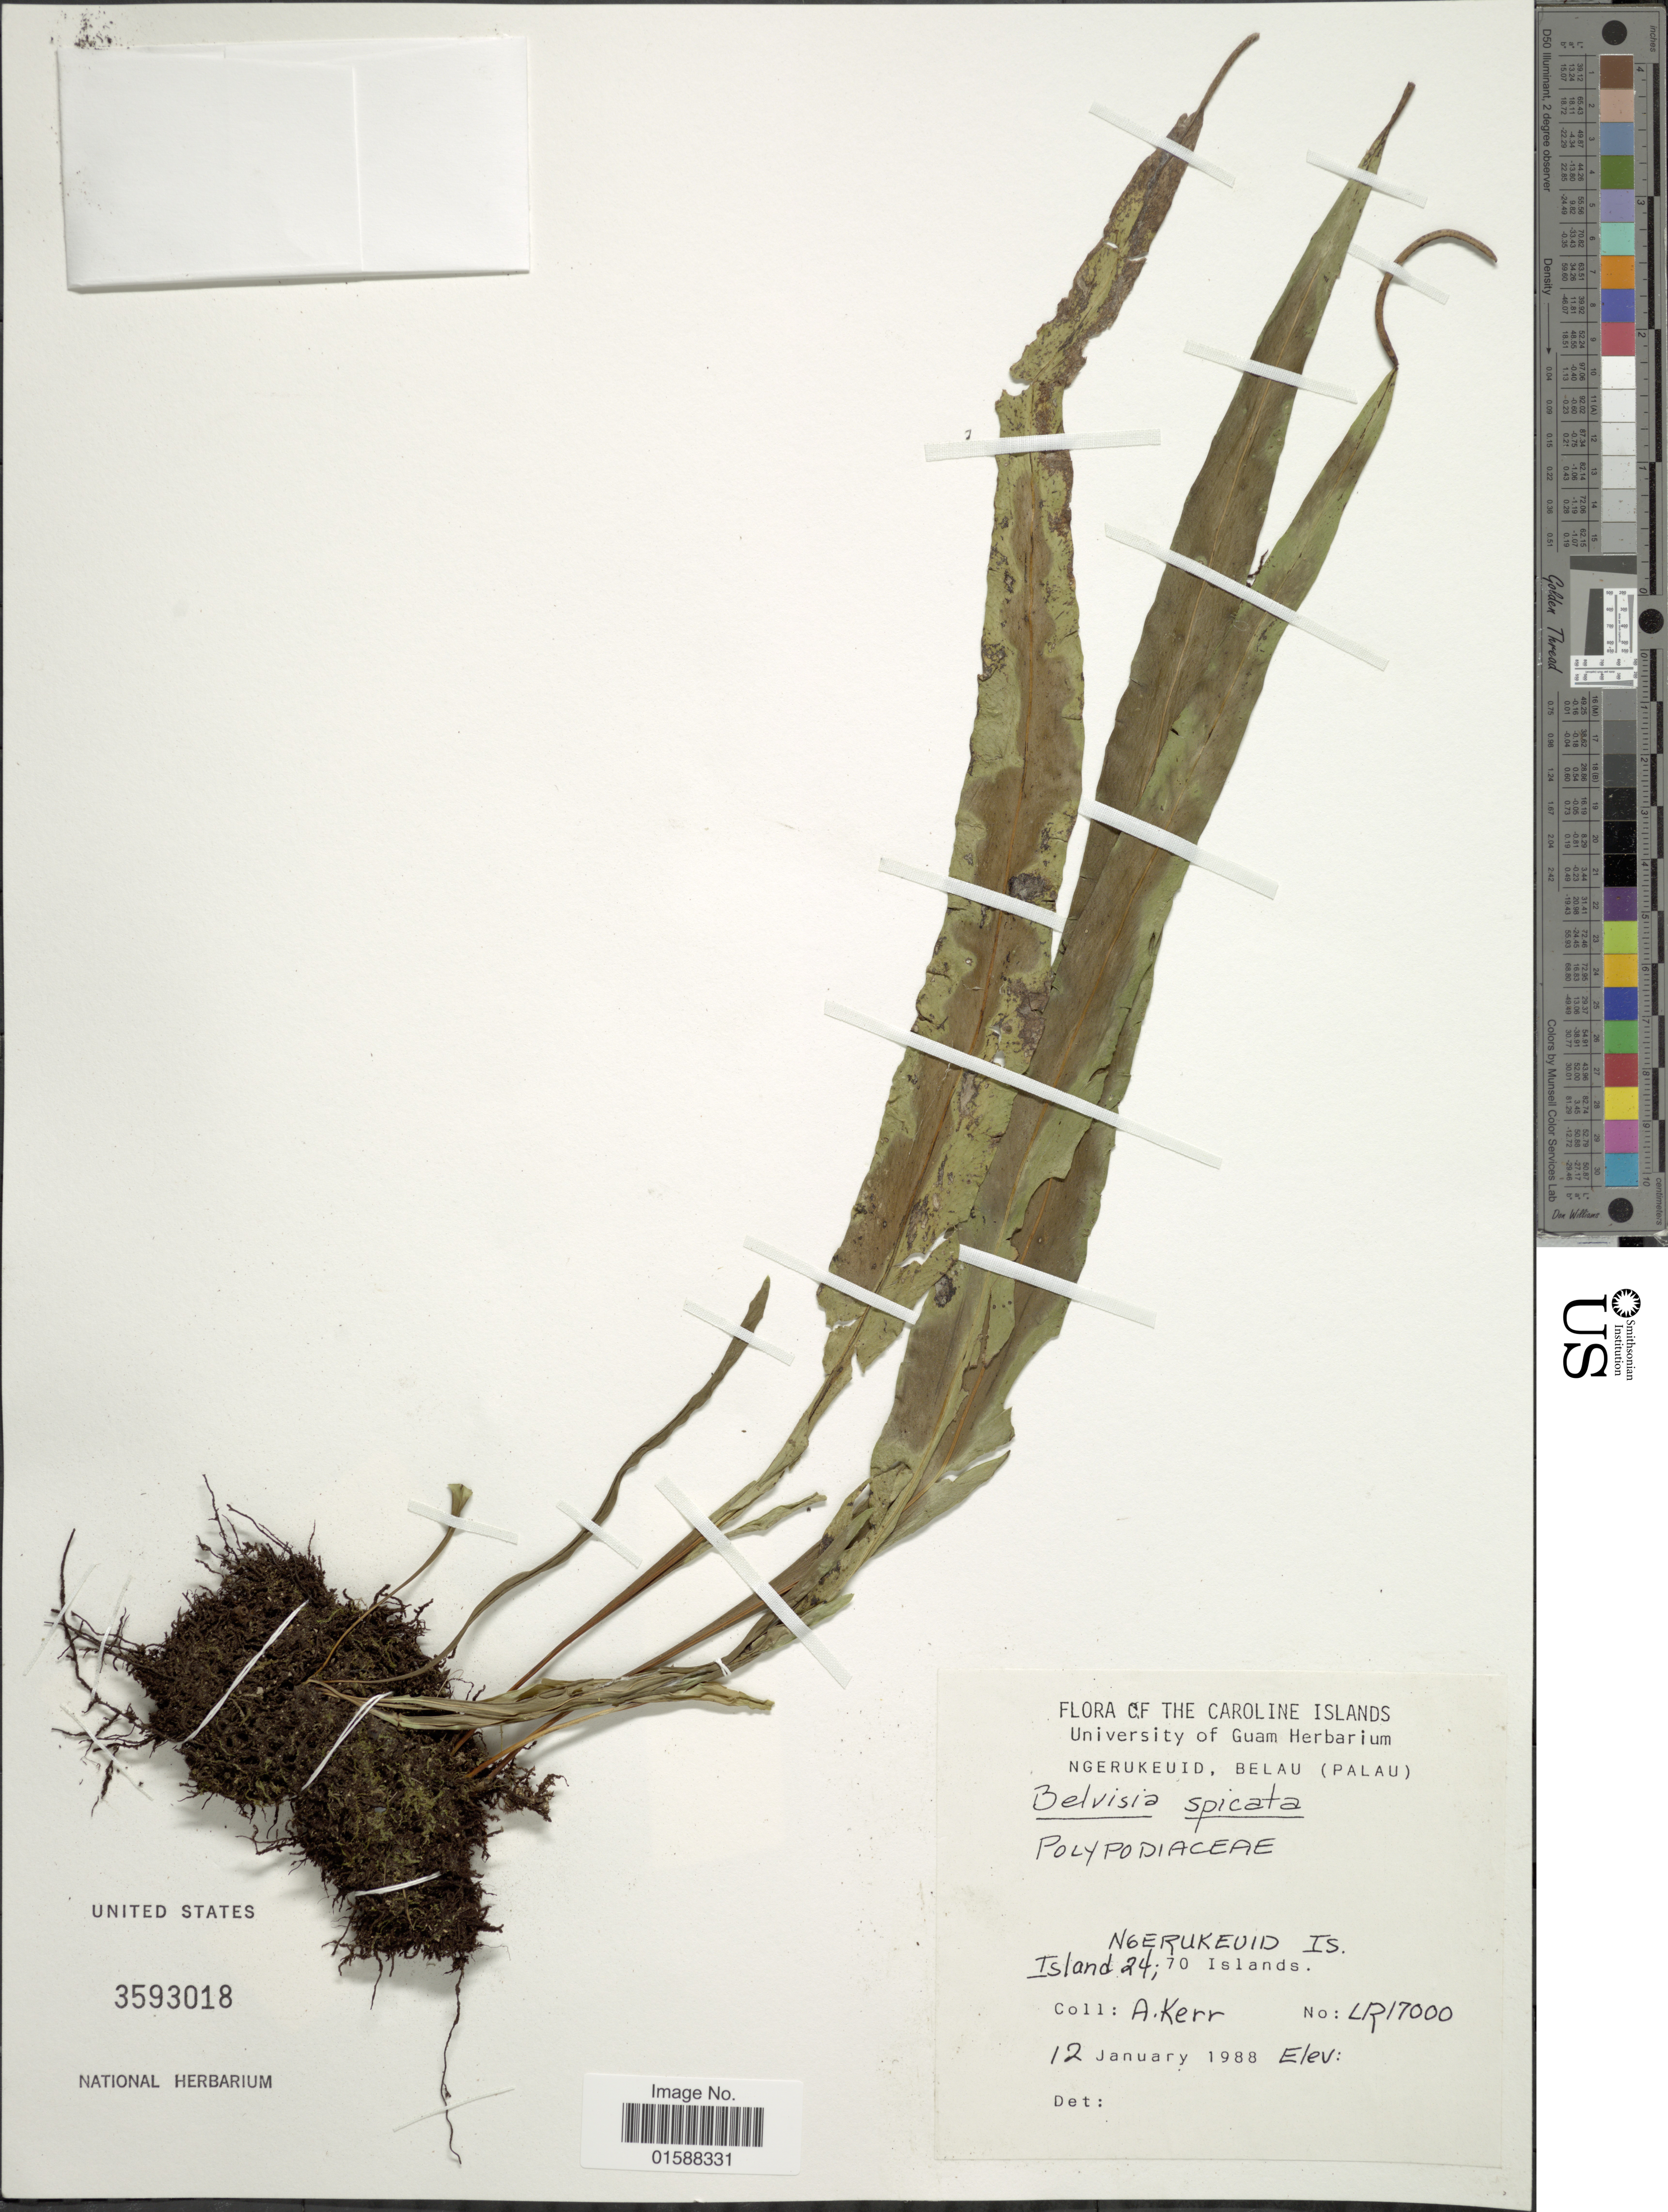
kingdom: Plantae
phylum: Tracheophyta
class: Polypodiopsida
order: Polypodiales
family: Polypodiaceae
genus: Lepisorus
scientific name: Lepisorus spicatus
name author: (L. f.) Li S. Wang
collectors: A. Kerr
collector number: LR17000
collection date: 1988-01-12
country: Palau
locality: Caroline Islands. Ngerukeuid, Belau (Palau). Ngerukeuid Is. Island 24; 70 Islands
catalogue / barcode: US 3593018